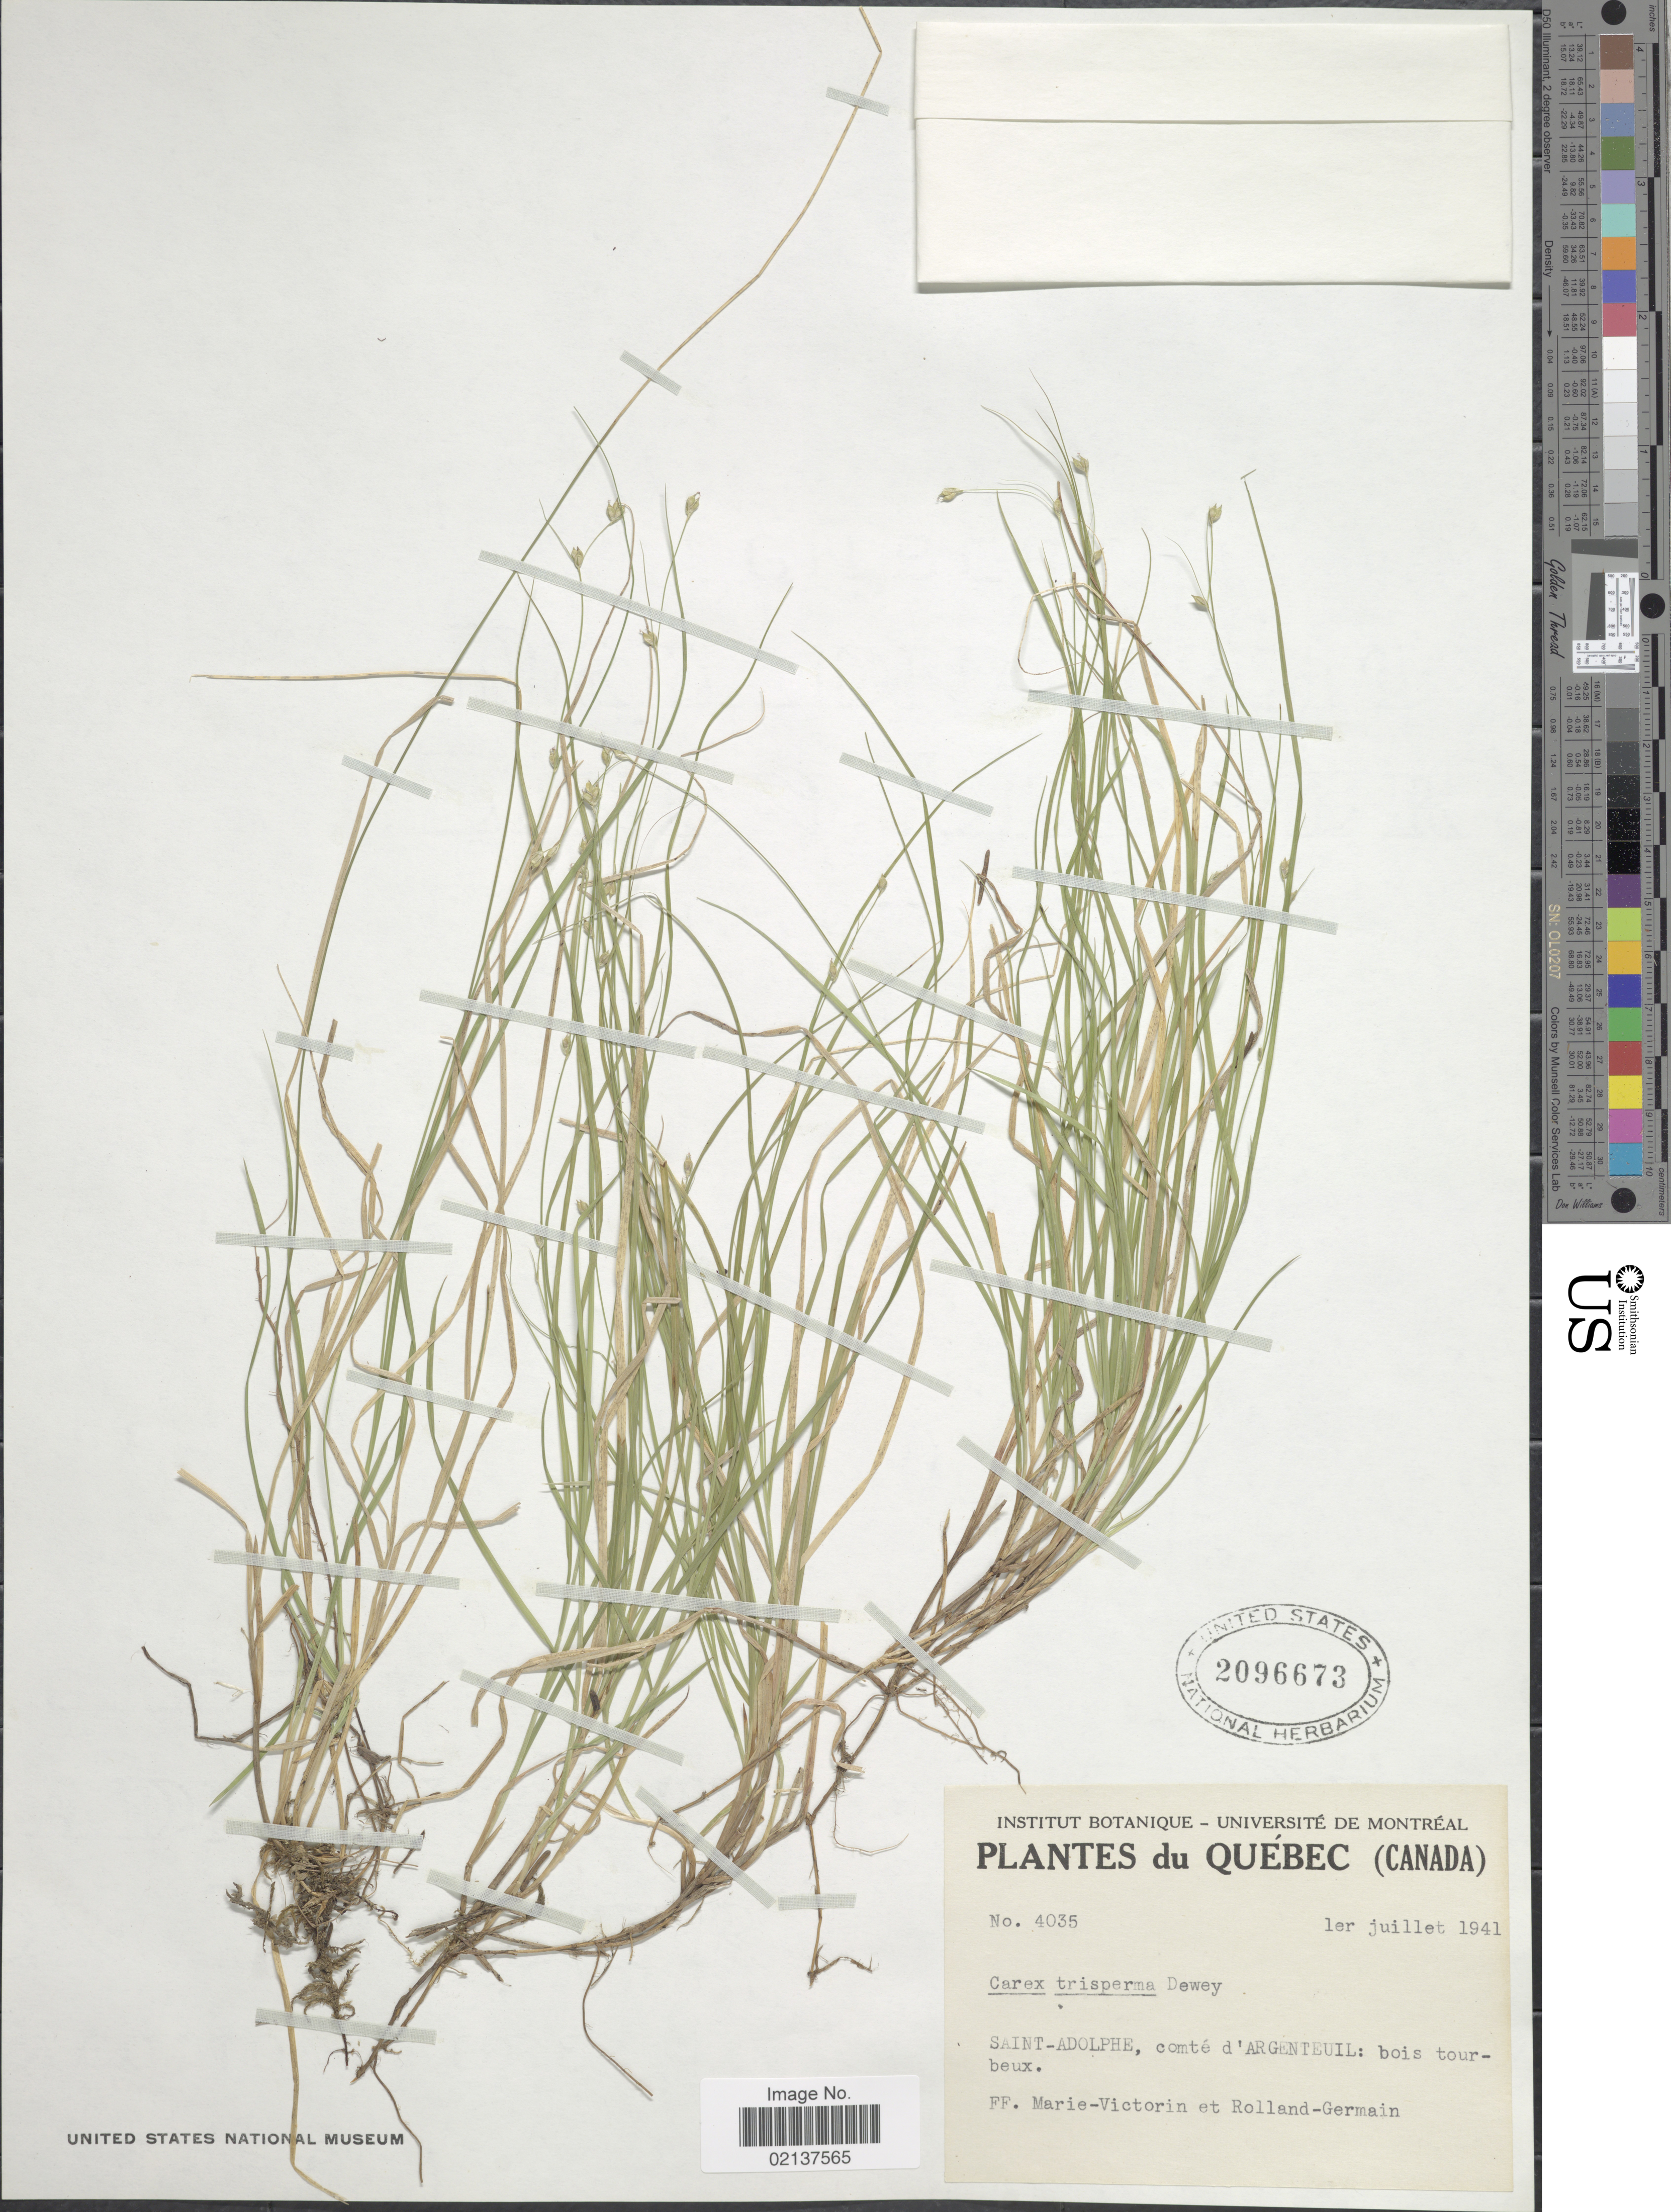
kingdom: Plantae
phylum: Tracheophyta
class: Liliopsida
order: Poales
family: Cyperaceae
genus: Carex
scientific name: Carex trisperma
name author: Dewey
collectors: F. Marie-Victorin & Rolland-Germain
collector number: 4035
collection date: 1941-07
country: Canada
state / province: Quebec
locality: Saint-Adolphe, comte d'Argenteuil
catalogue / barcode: US 2096673